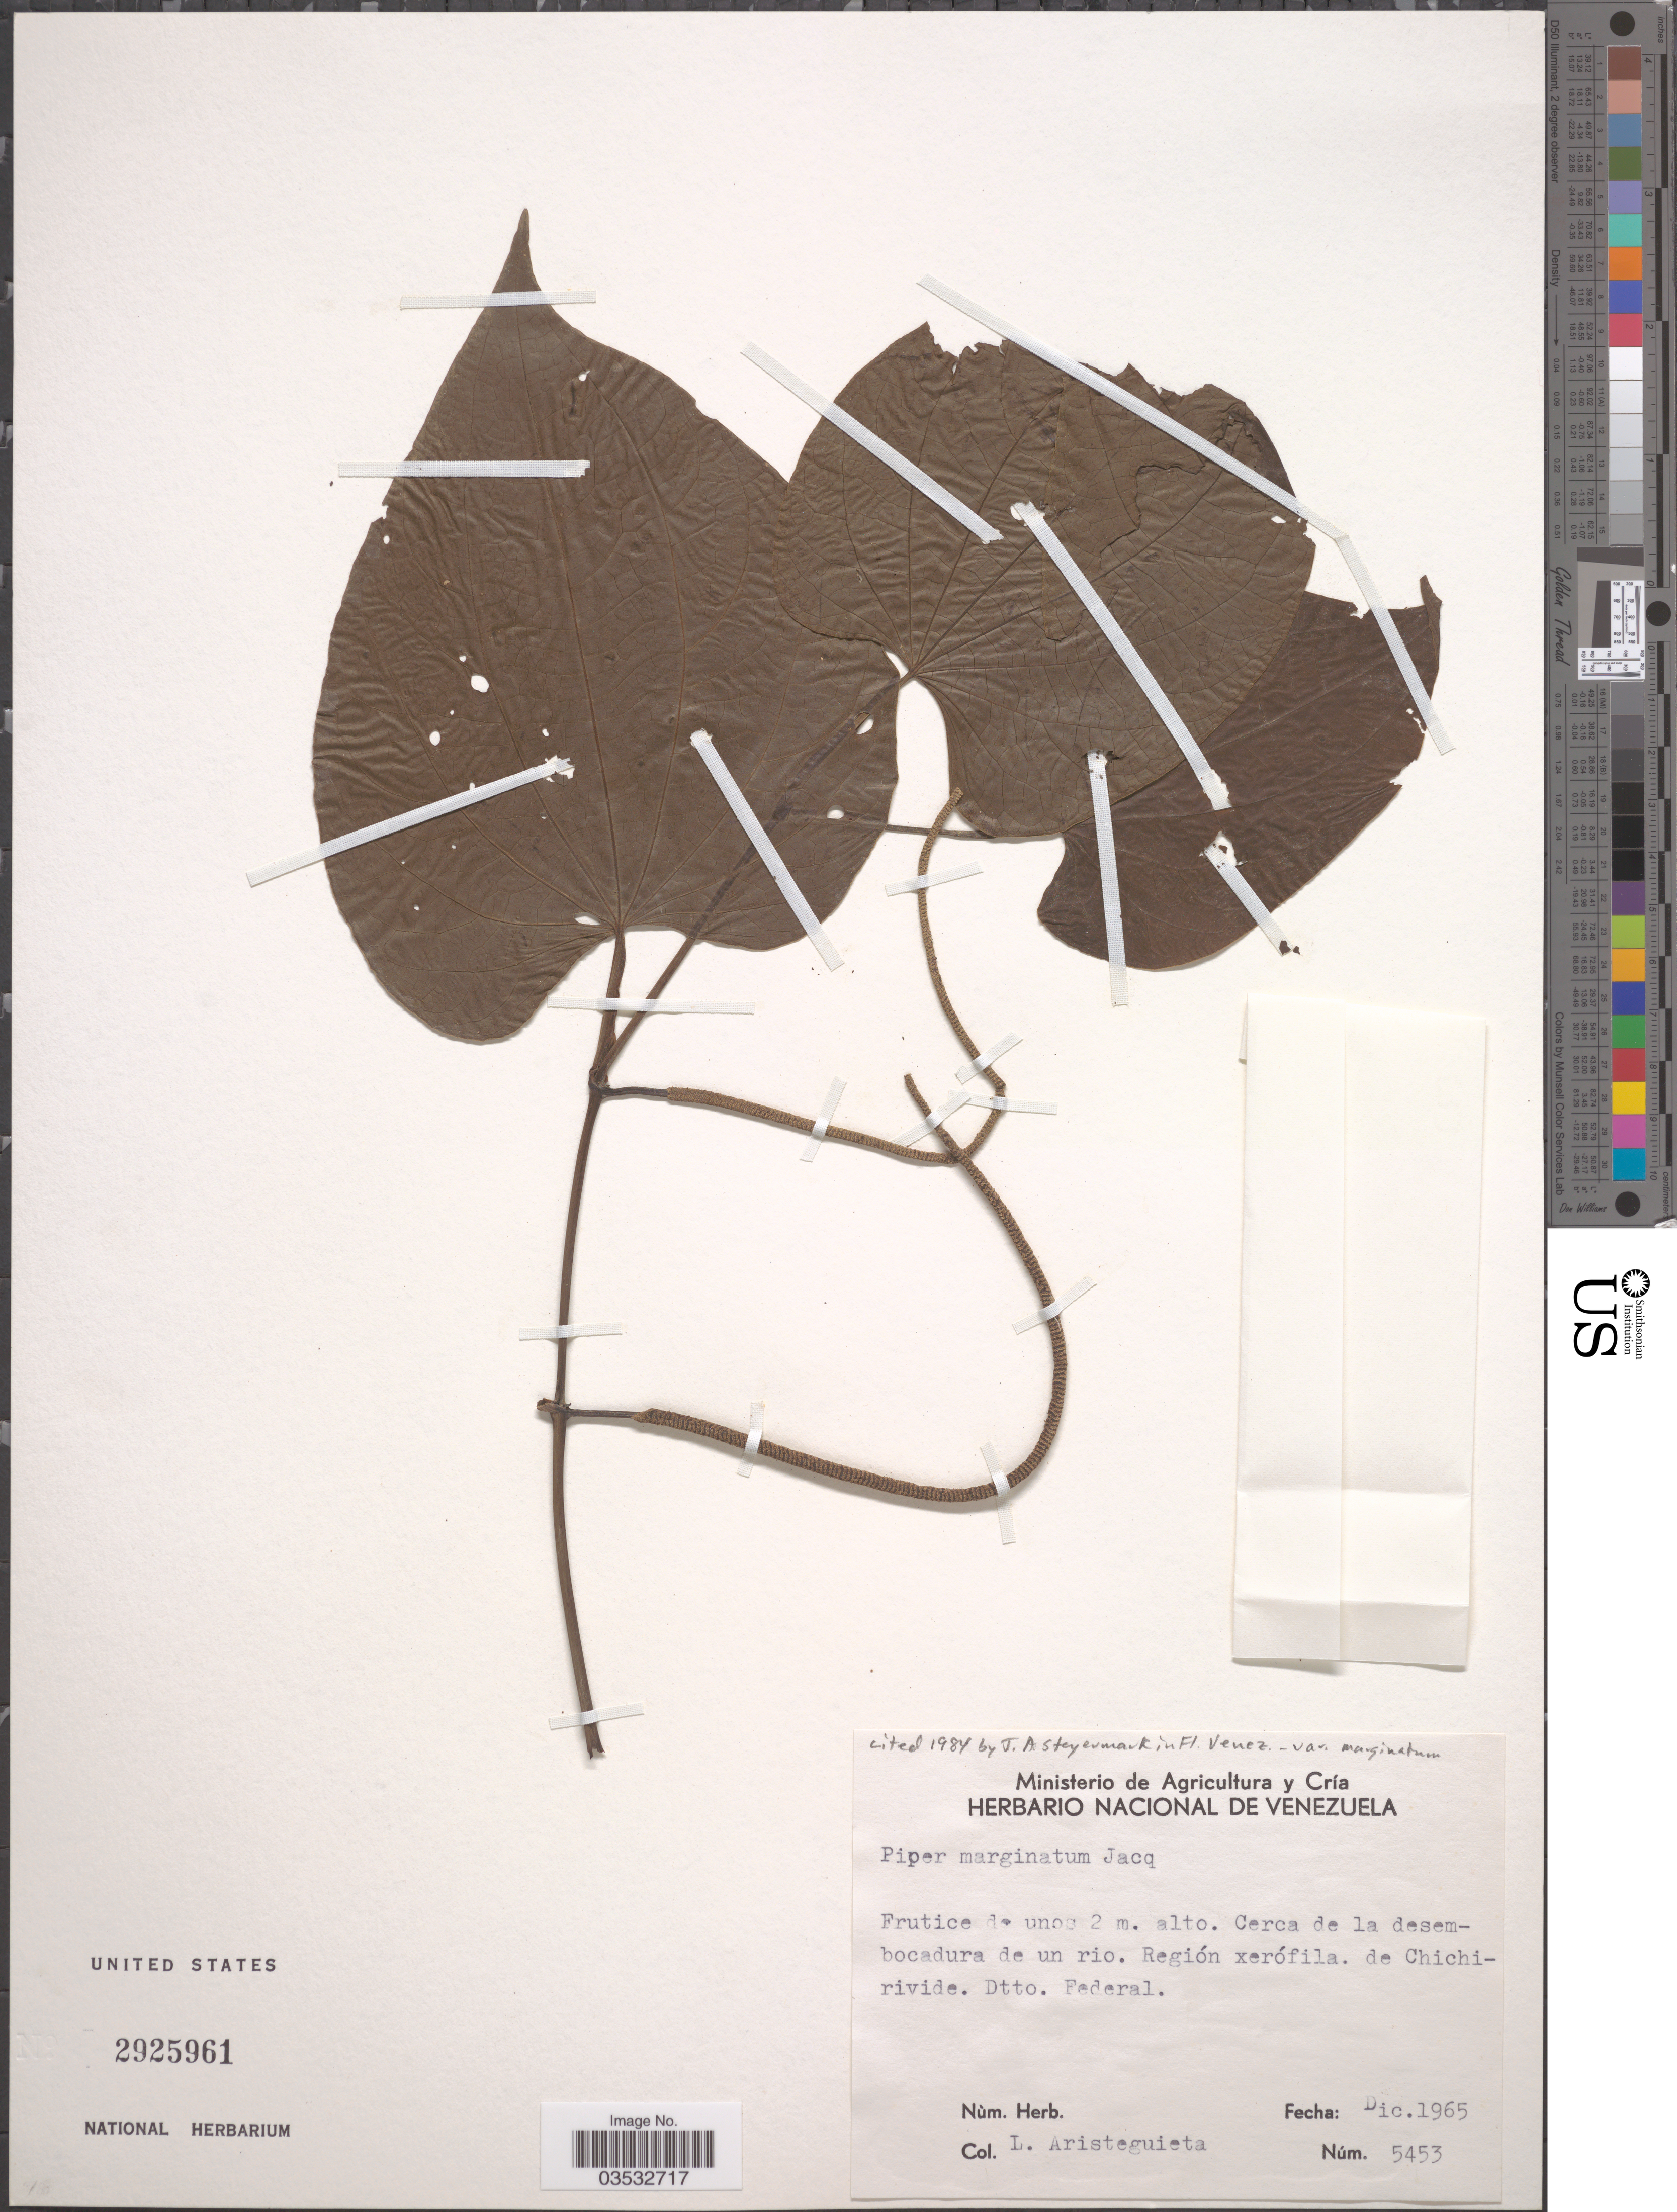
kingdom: Plantae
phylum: Tracheophyta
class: Magnoliopsida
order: Piperales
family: Piperaceae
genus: Piper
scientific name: Piper marginatum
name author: Jacq.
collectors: L. Aristeguieta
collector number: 5453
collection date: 1965-12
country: Venezuela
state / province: Distrito Federal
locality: Regióon xerófila. de Chichirivide. Dtto. Federal.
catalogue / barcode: US 2925961